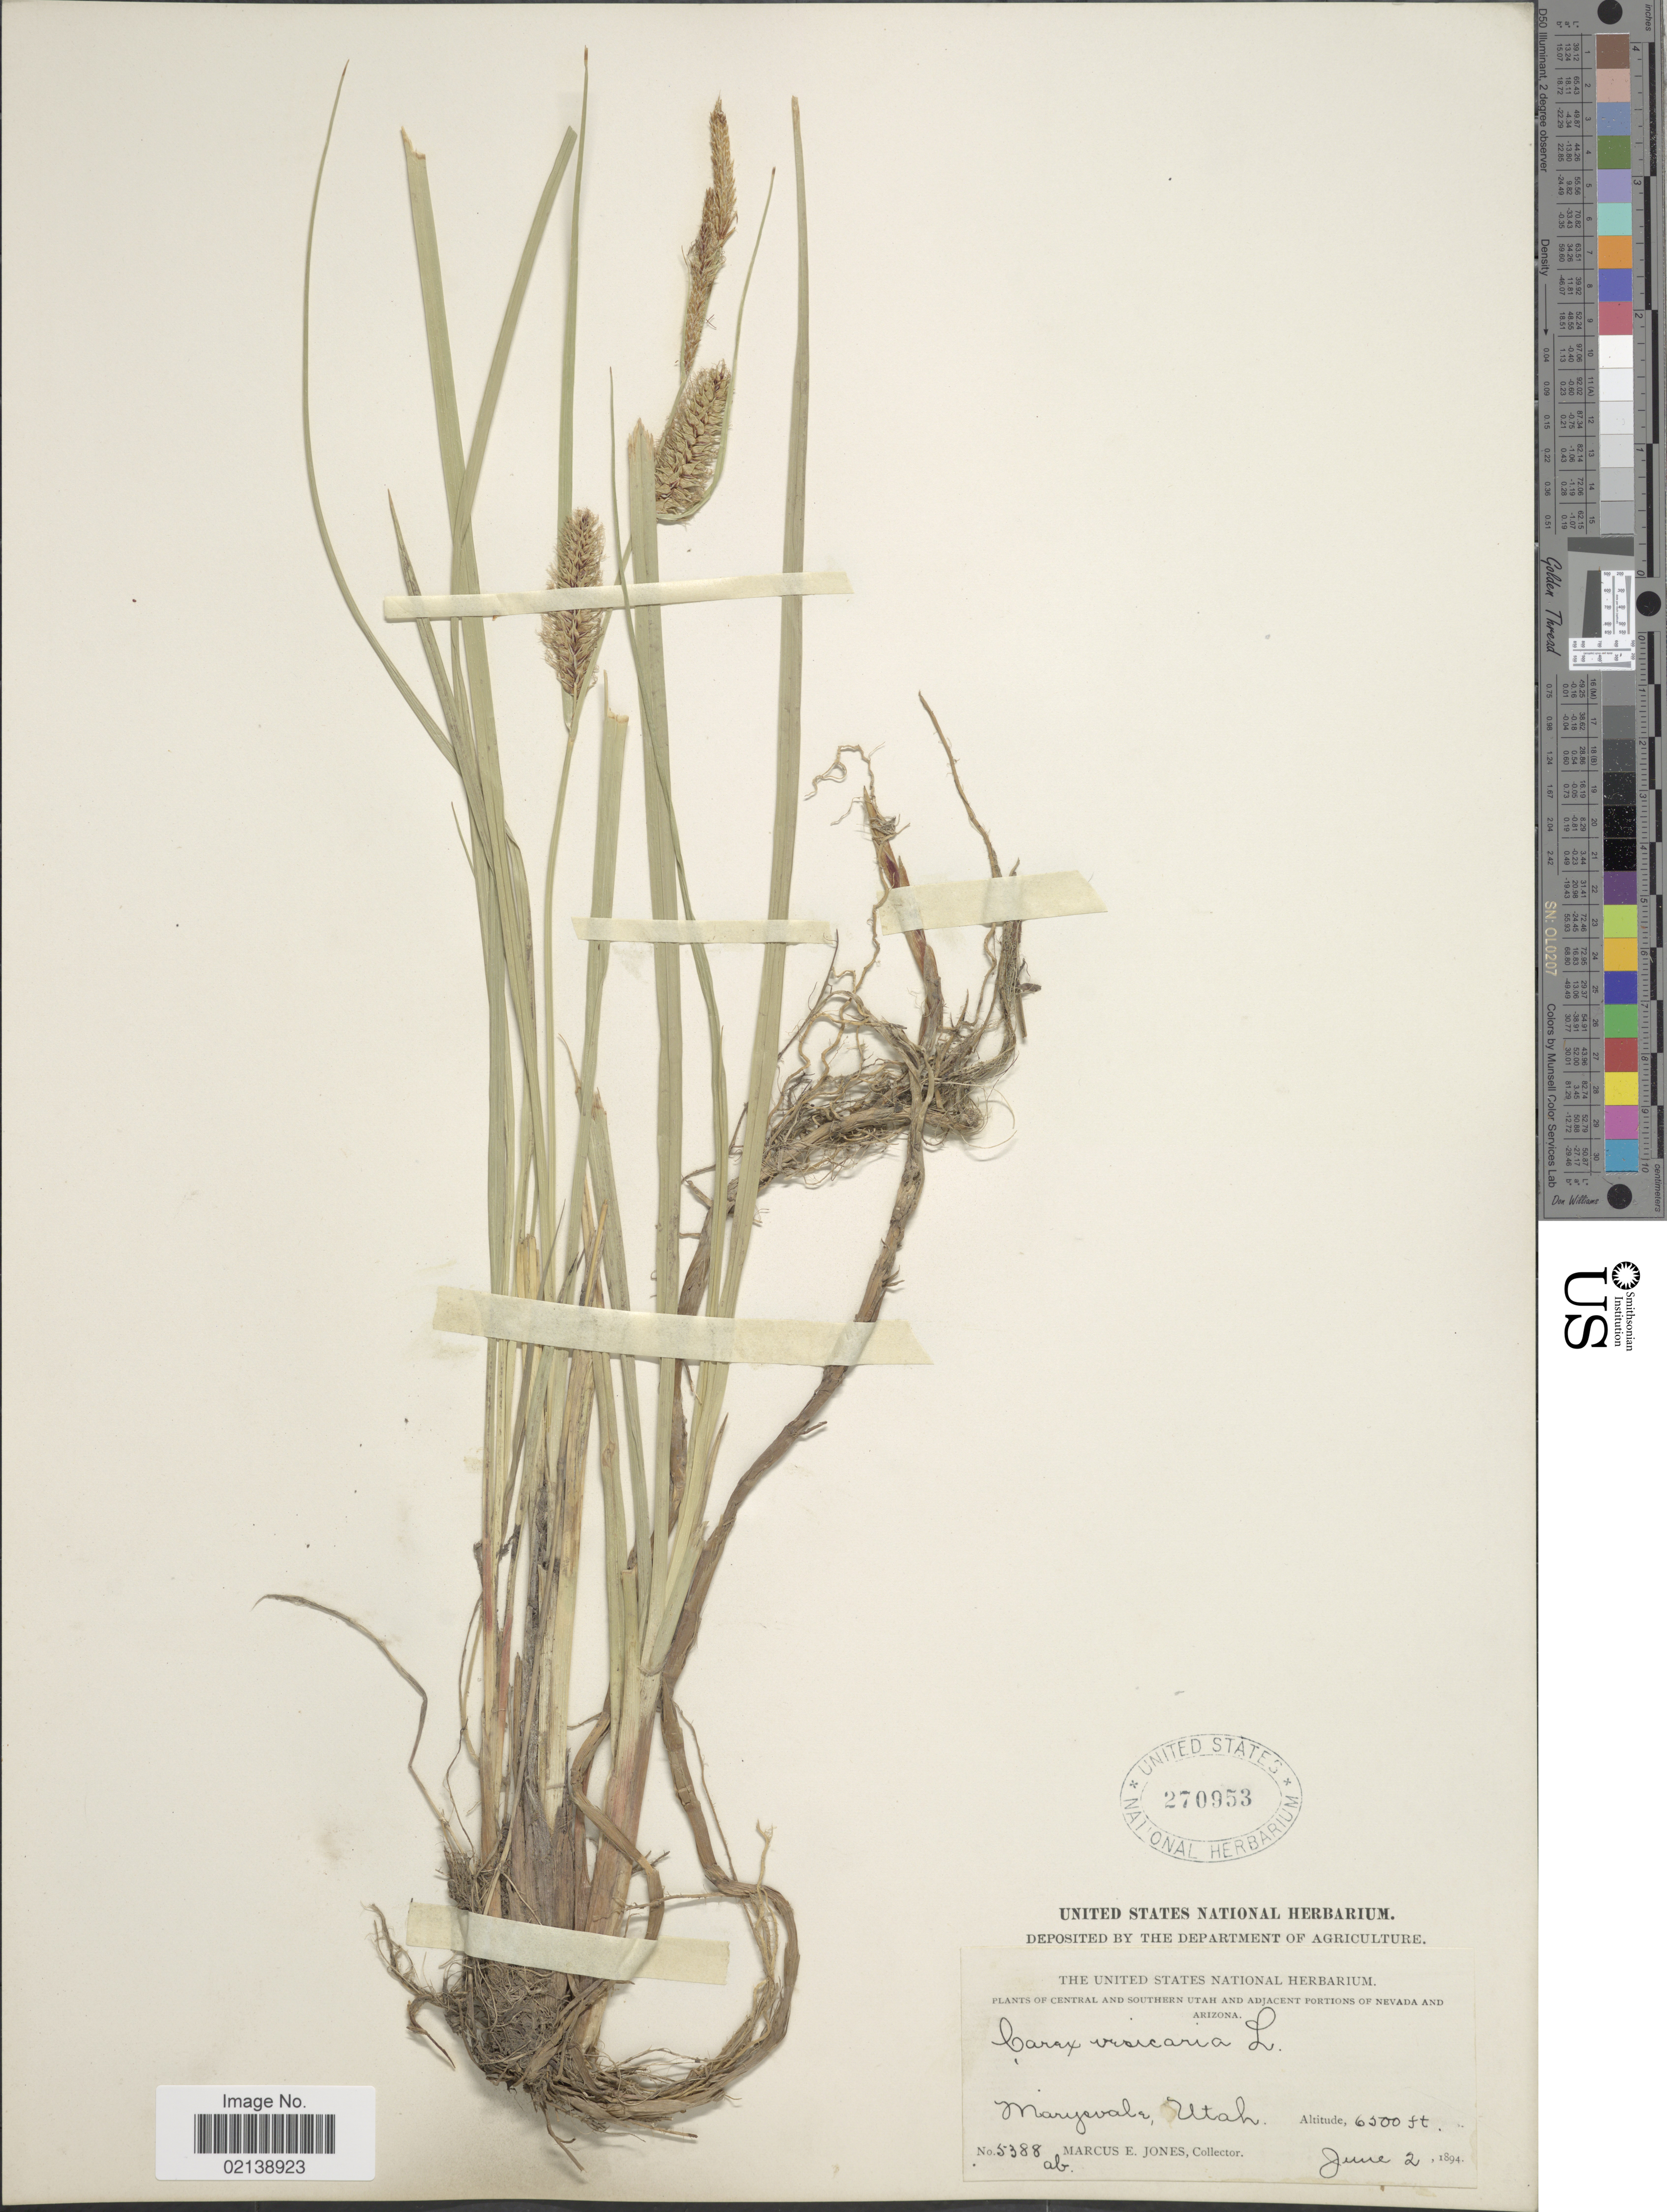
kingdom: Plantae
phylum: Tracheophyta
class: Liliopsida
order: Poales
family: Cyperaceae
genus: Carex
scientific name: Carex vesicaria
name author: L.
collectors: M. E. Jones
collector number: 5388ab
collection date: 1894-06-02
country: United States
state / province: Utah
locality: Central and southern Utah and Adjacent Portions of Nevada and Arizona, Marysvale, Utah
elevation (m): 1981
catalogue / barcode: US 270953